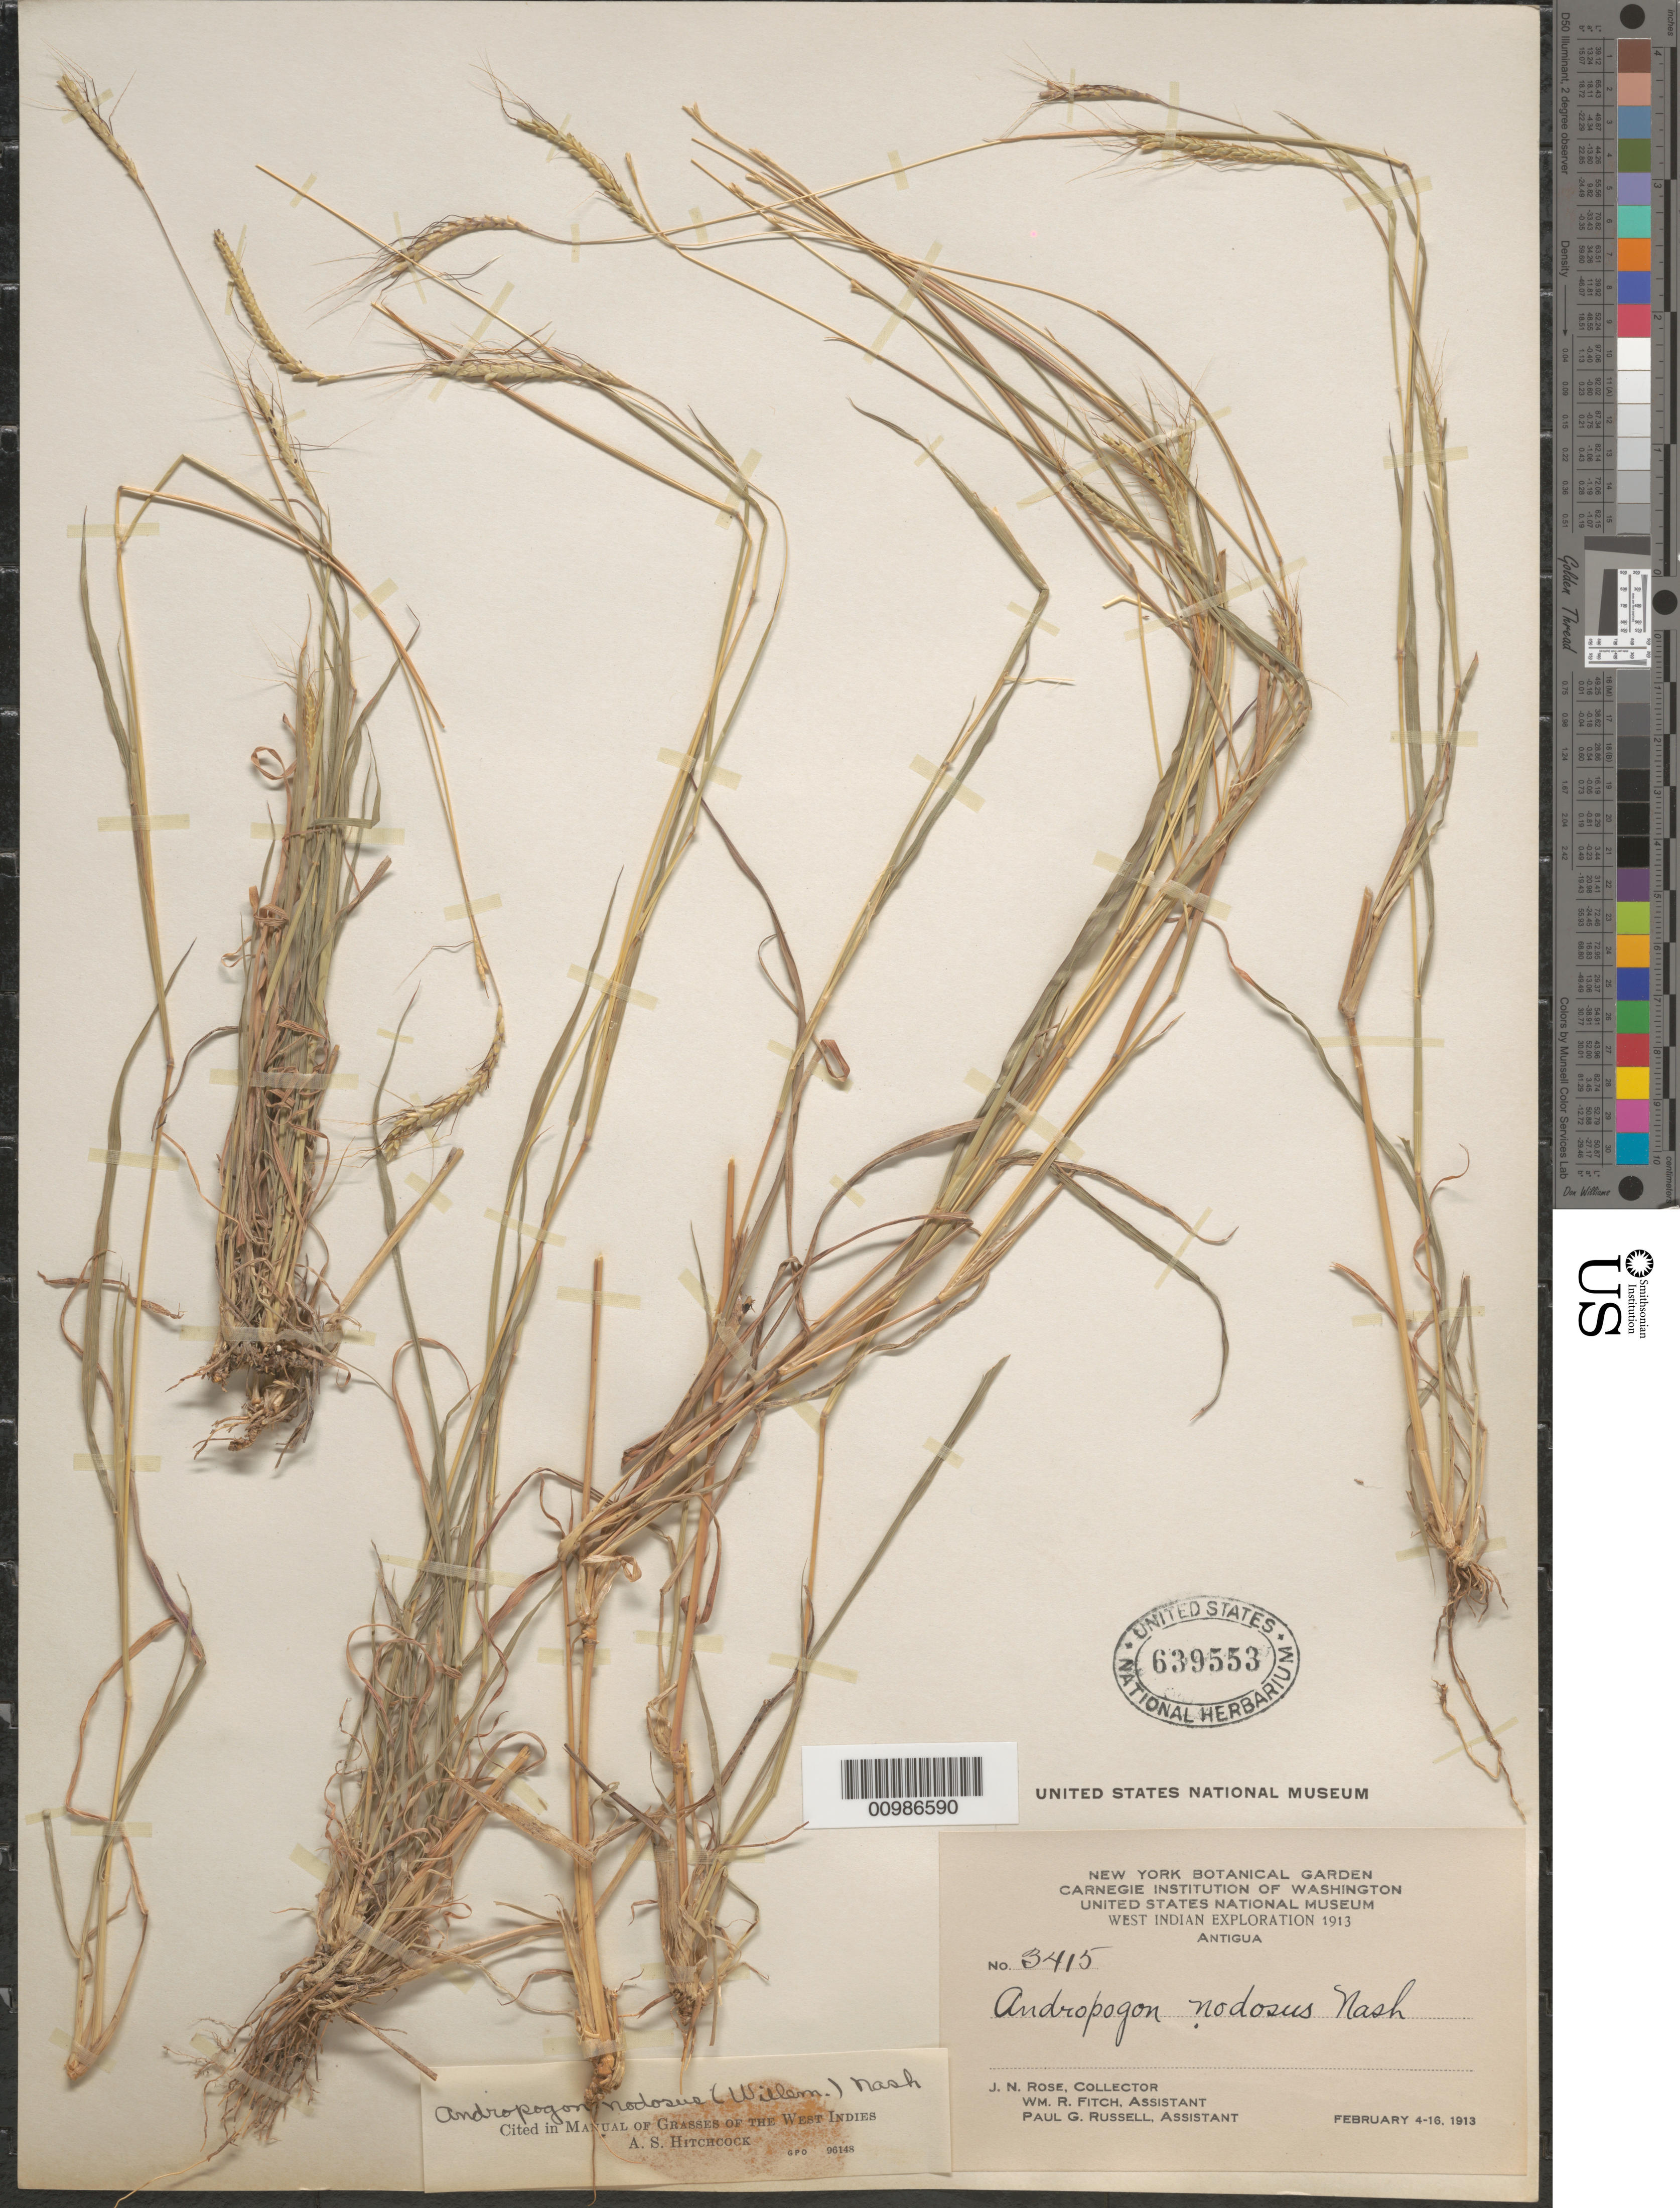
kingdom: Plantae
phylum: Tracheophyta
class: Liliopsida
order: Poales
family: Poaceae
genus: Andropogon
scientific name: Andropogon aristatus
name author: Poir.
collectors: J. N. Rose, P. G. Russell & W. R. Fitch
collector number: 3415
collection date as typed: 04 Feb 1913 to16 Feb 1913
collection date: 1913-02-04/1913-02-16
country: Antigua and Barbuda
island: Leeward Is.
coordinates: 0 N, 0 E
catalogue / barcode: US 639553